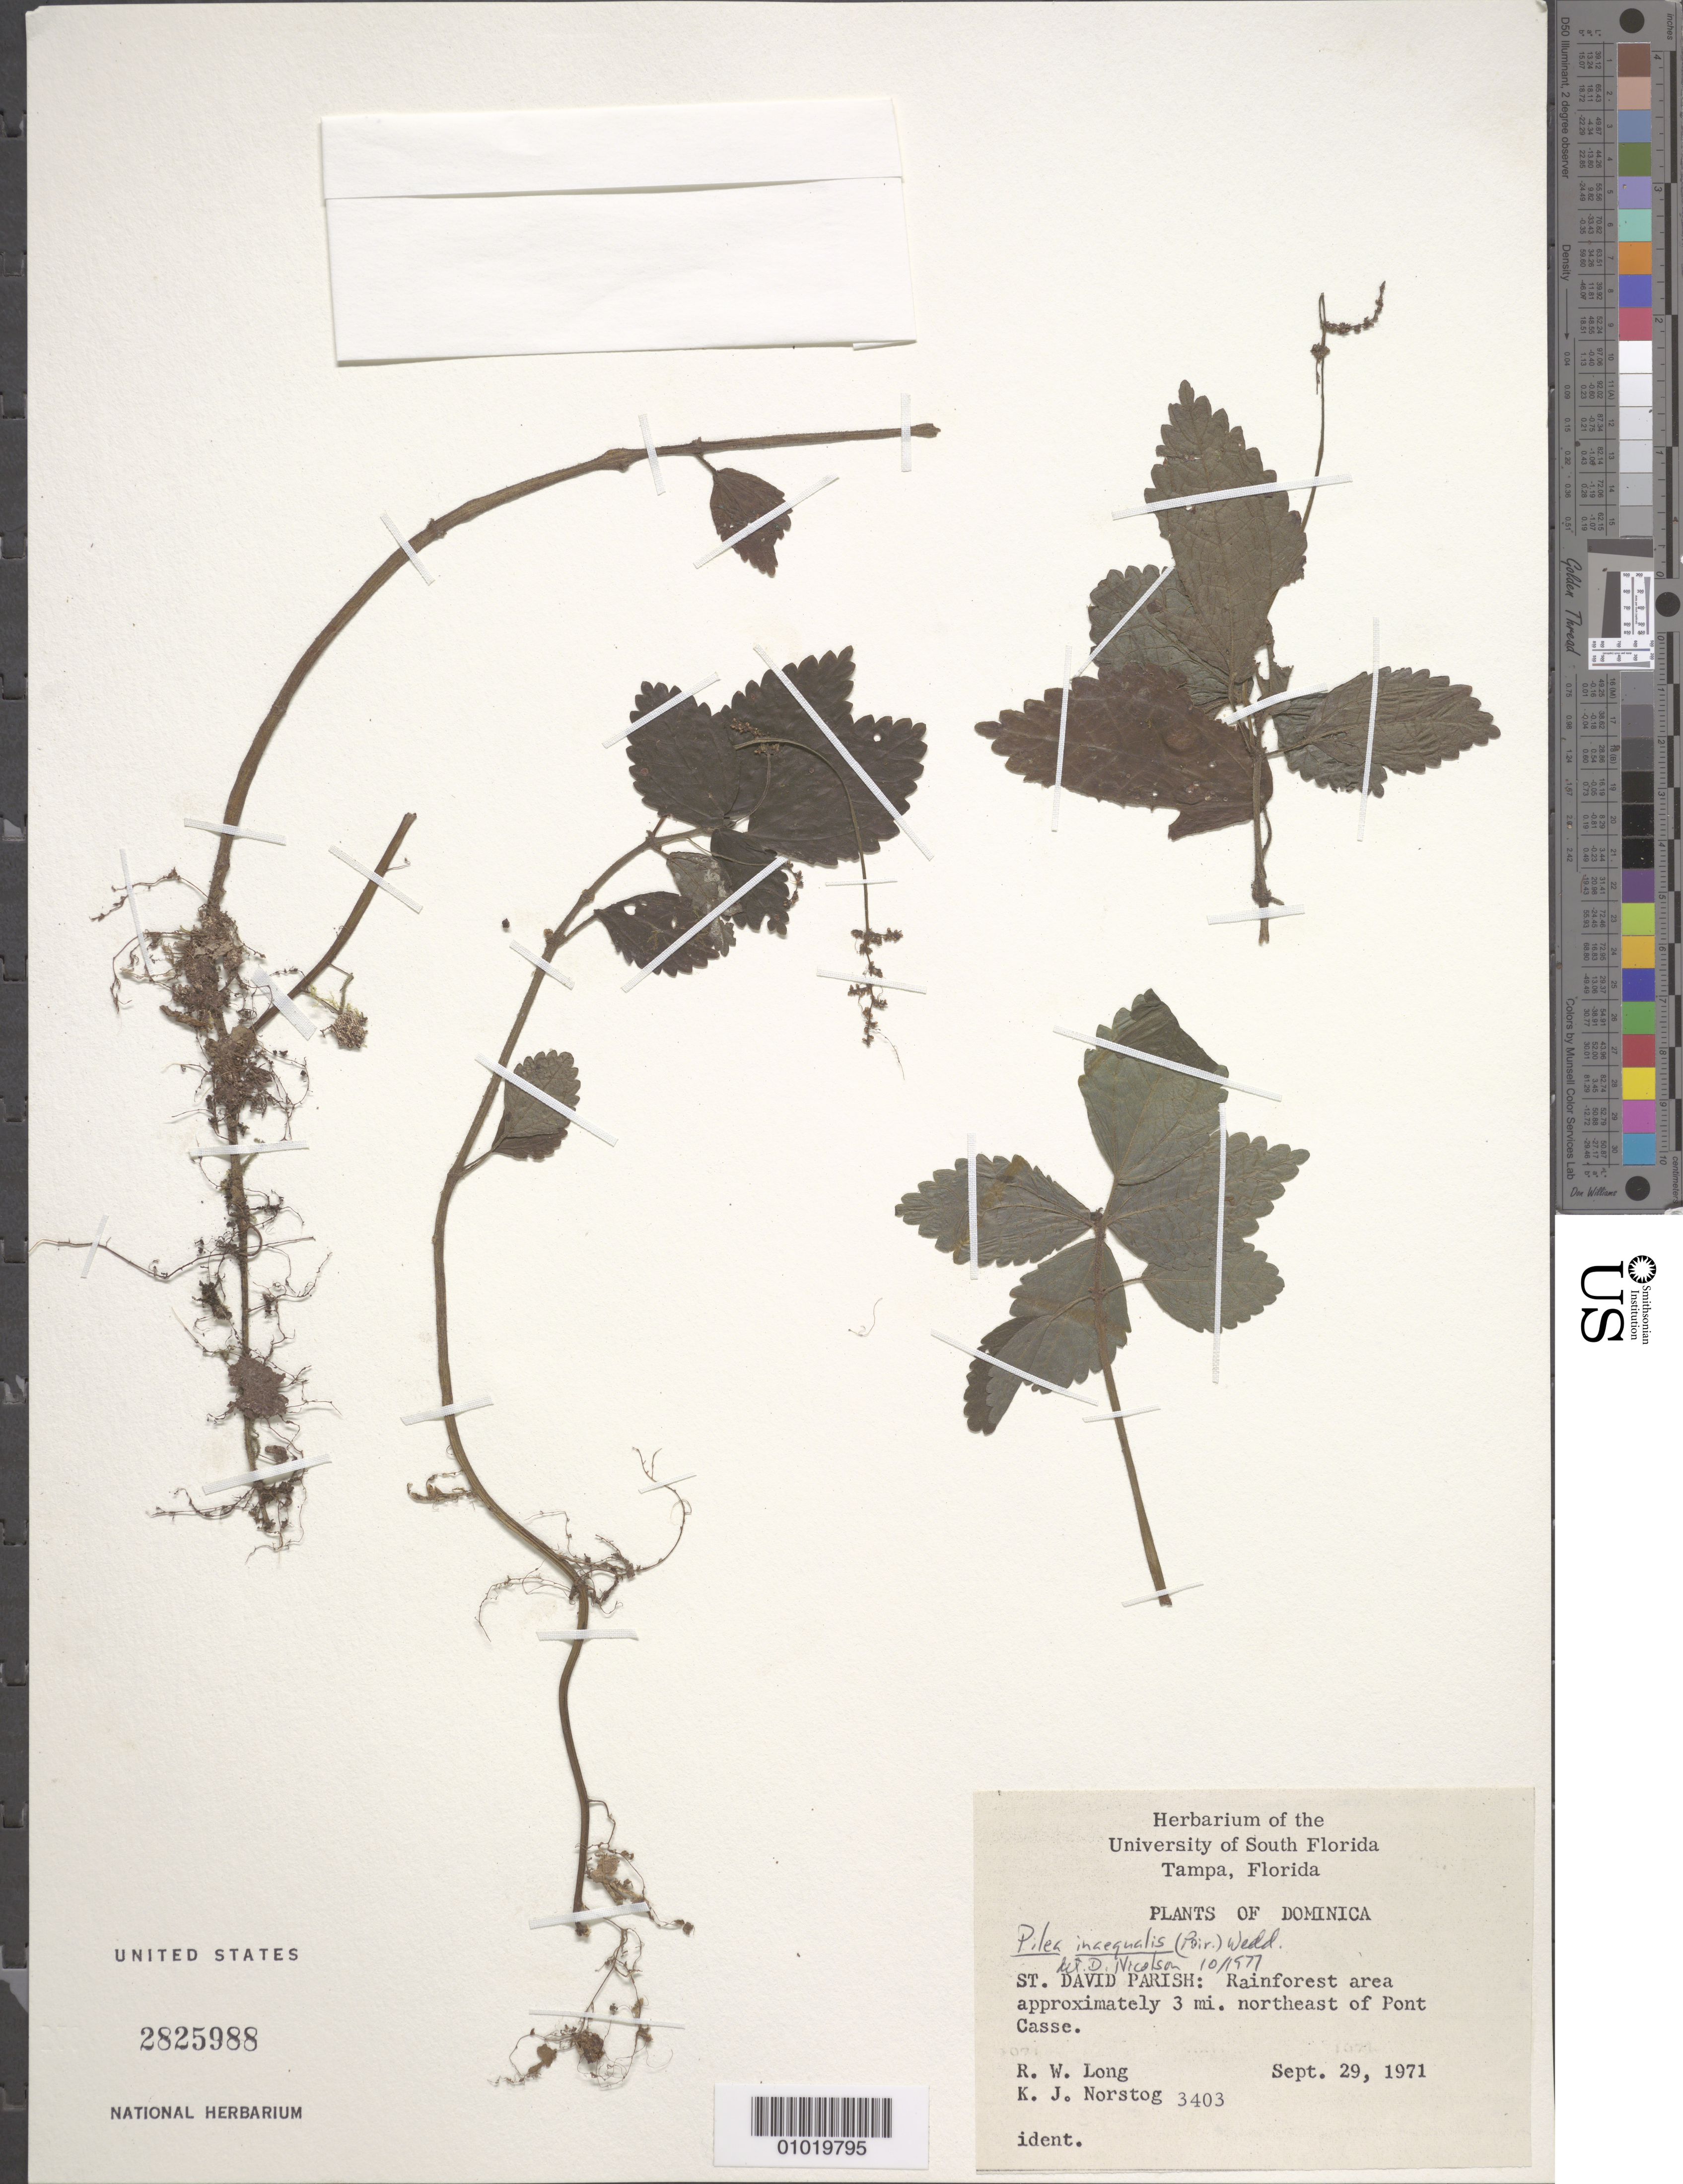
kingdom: Plantae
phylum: Tracheophyta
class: Magnoliopsida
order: Rosales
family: Urticaceae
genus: Pilea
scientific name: Pilea inaequalis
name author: (Juss. ex Poir.) Wedd.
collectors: R. W. Long & K. Norstog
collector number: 3403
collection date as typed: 29 Sep 1971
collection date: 1971-09-29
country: Dominica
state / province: St. David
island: Dominica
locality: Rainforest area approximately 3mi NW of Pont Casse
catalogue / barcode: US 2825988